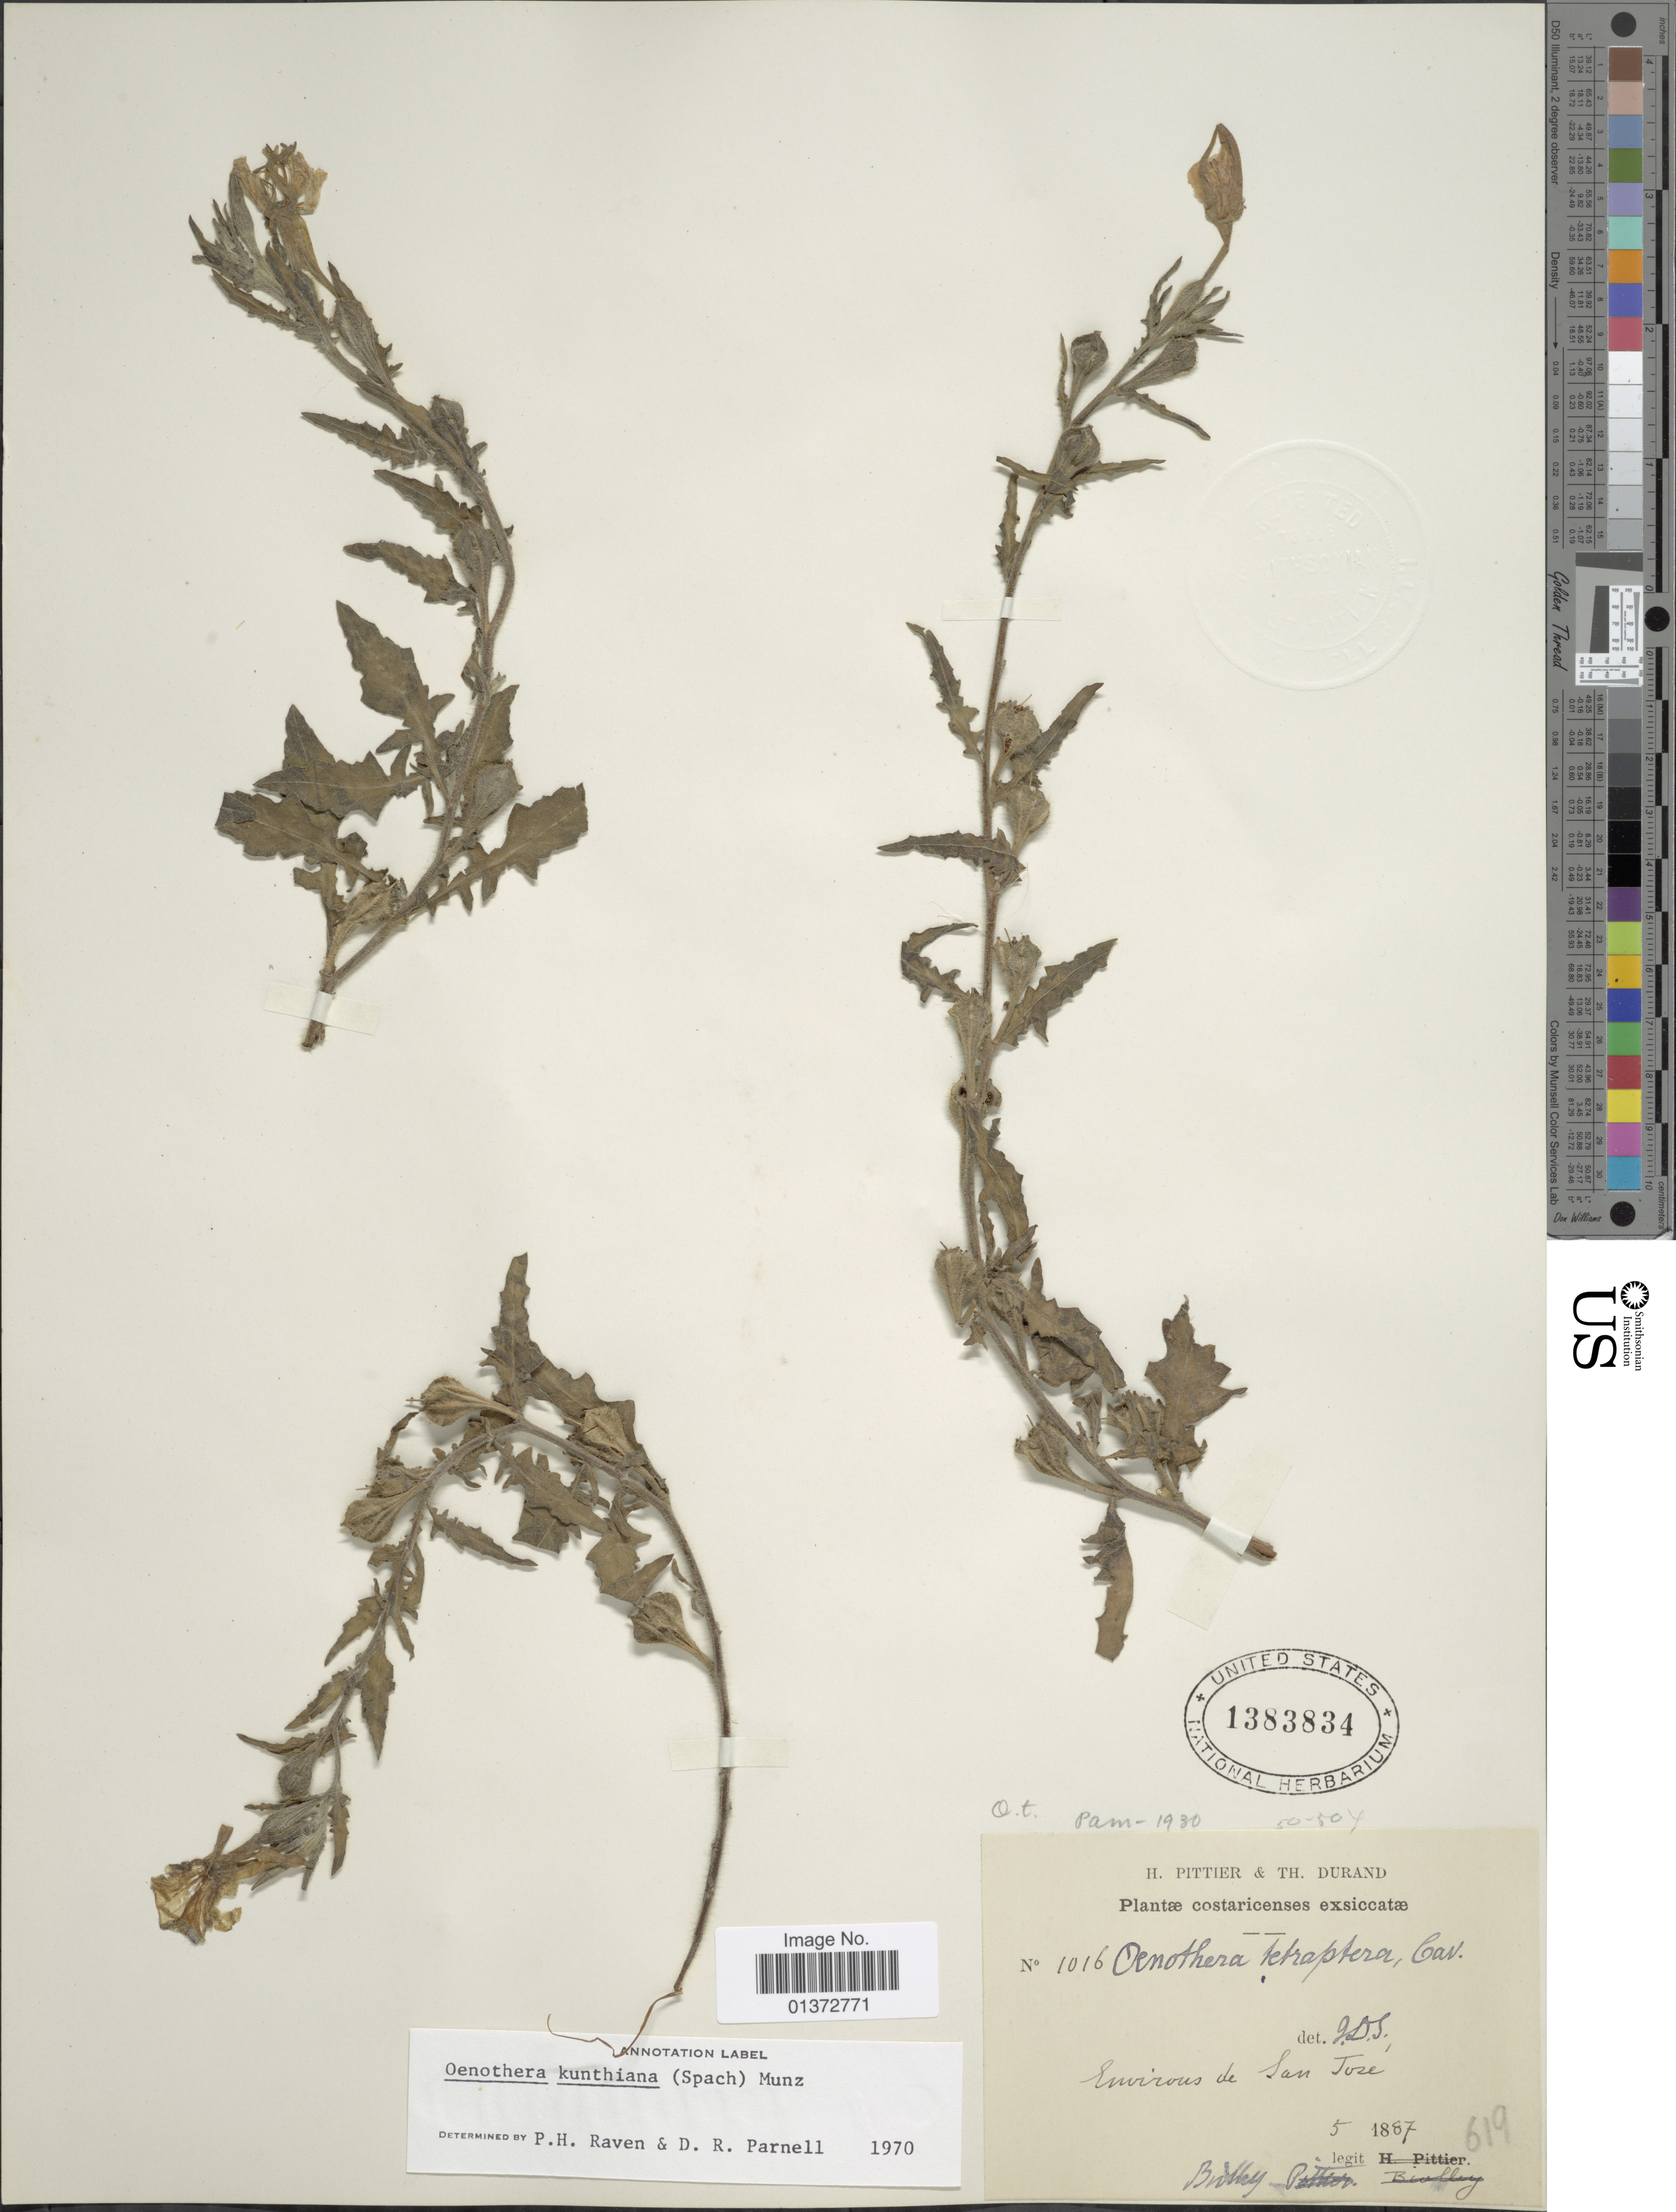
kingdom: Plantae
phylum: Tracheophyta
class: Magnoliopsida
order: Myrtales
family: Onagraceae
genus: Oenothera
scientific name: Oenothera kunthiana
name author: (Spach) Munz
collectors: P. Biolley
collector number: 1016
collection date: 1887-05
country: Costa Rica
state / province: San José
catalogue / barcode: US 1383834